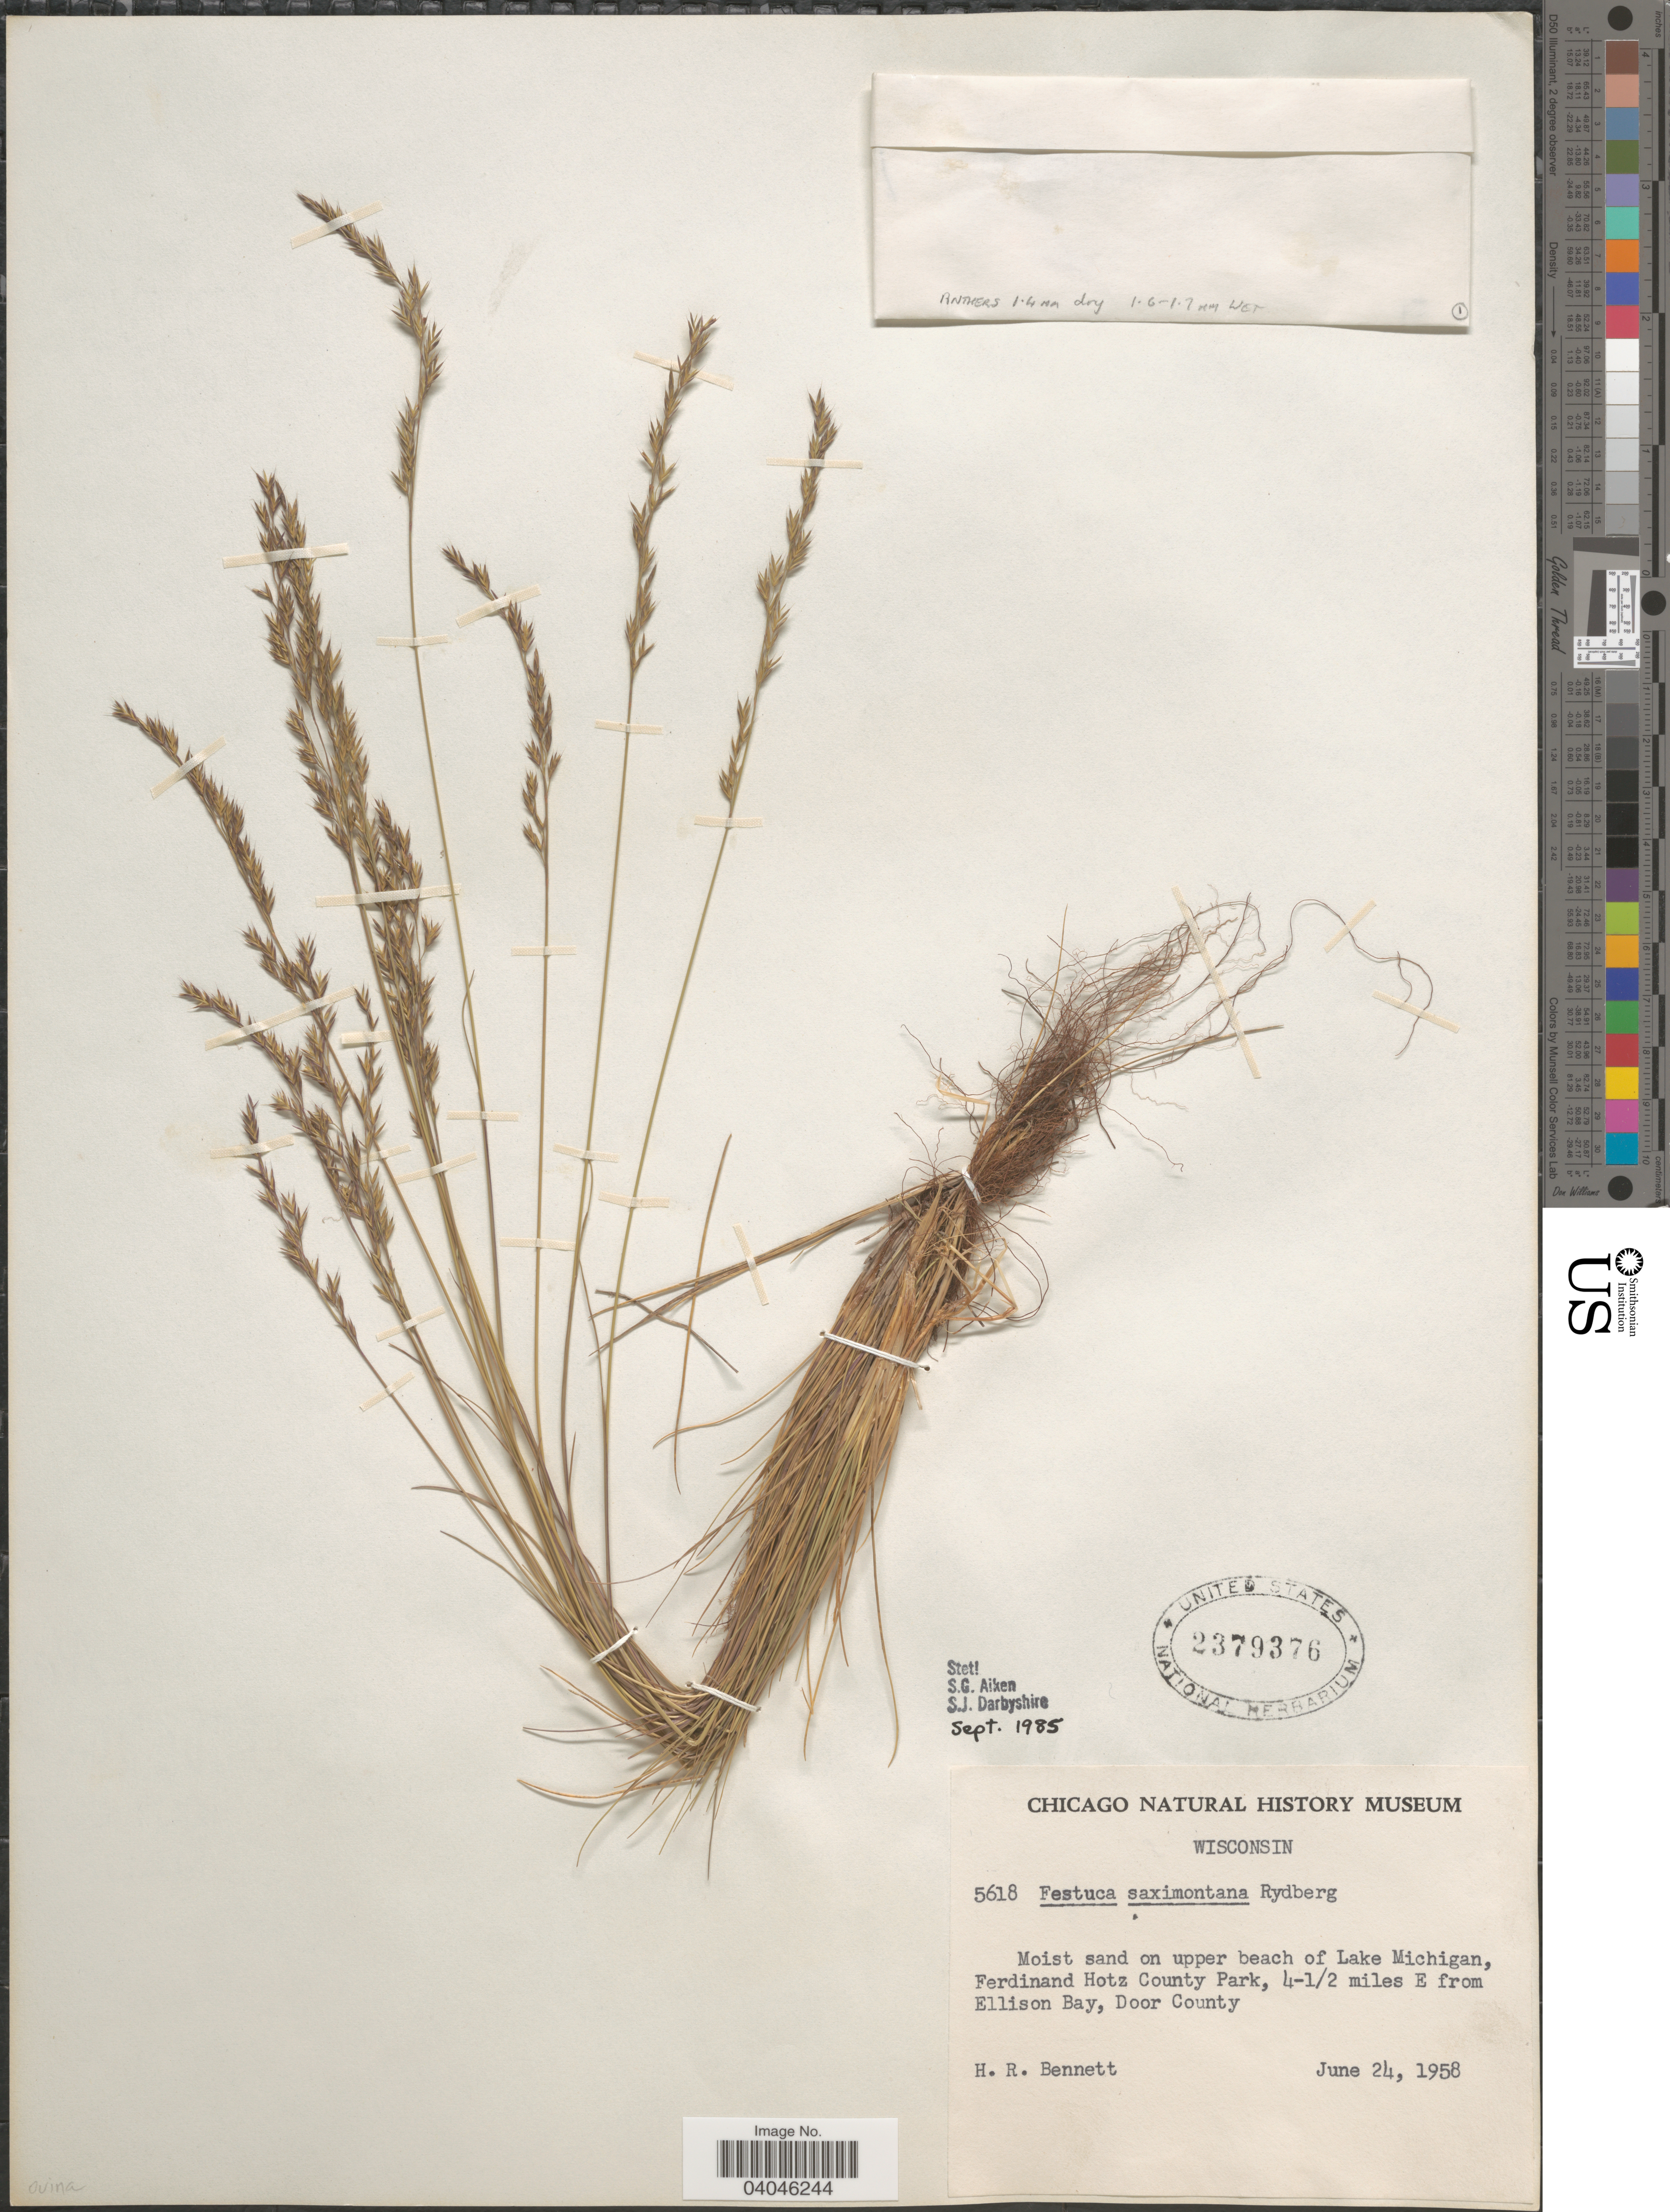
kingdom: Plantae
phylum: Tracheophyta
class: Liliopsida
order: Poales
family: Poaceae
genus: Festuca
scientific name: Festuca saximontana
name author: Rydb.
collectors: H. R. Bennett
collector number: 5618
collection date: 1958-06-24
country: United States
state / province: Wisconsin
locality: Moist sand on upper beach of Lake Michigan, Ferdinand Hotz County Park, 4-½ miles E from Ellison Bay, Door County.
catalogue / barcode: US 2379376